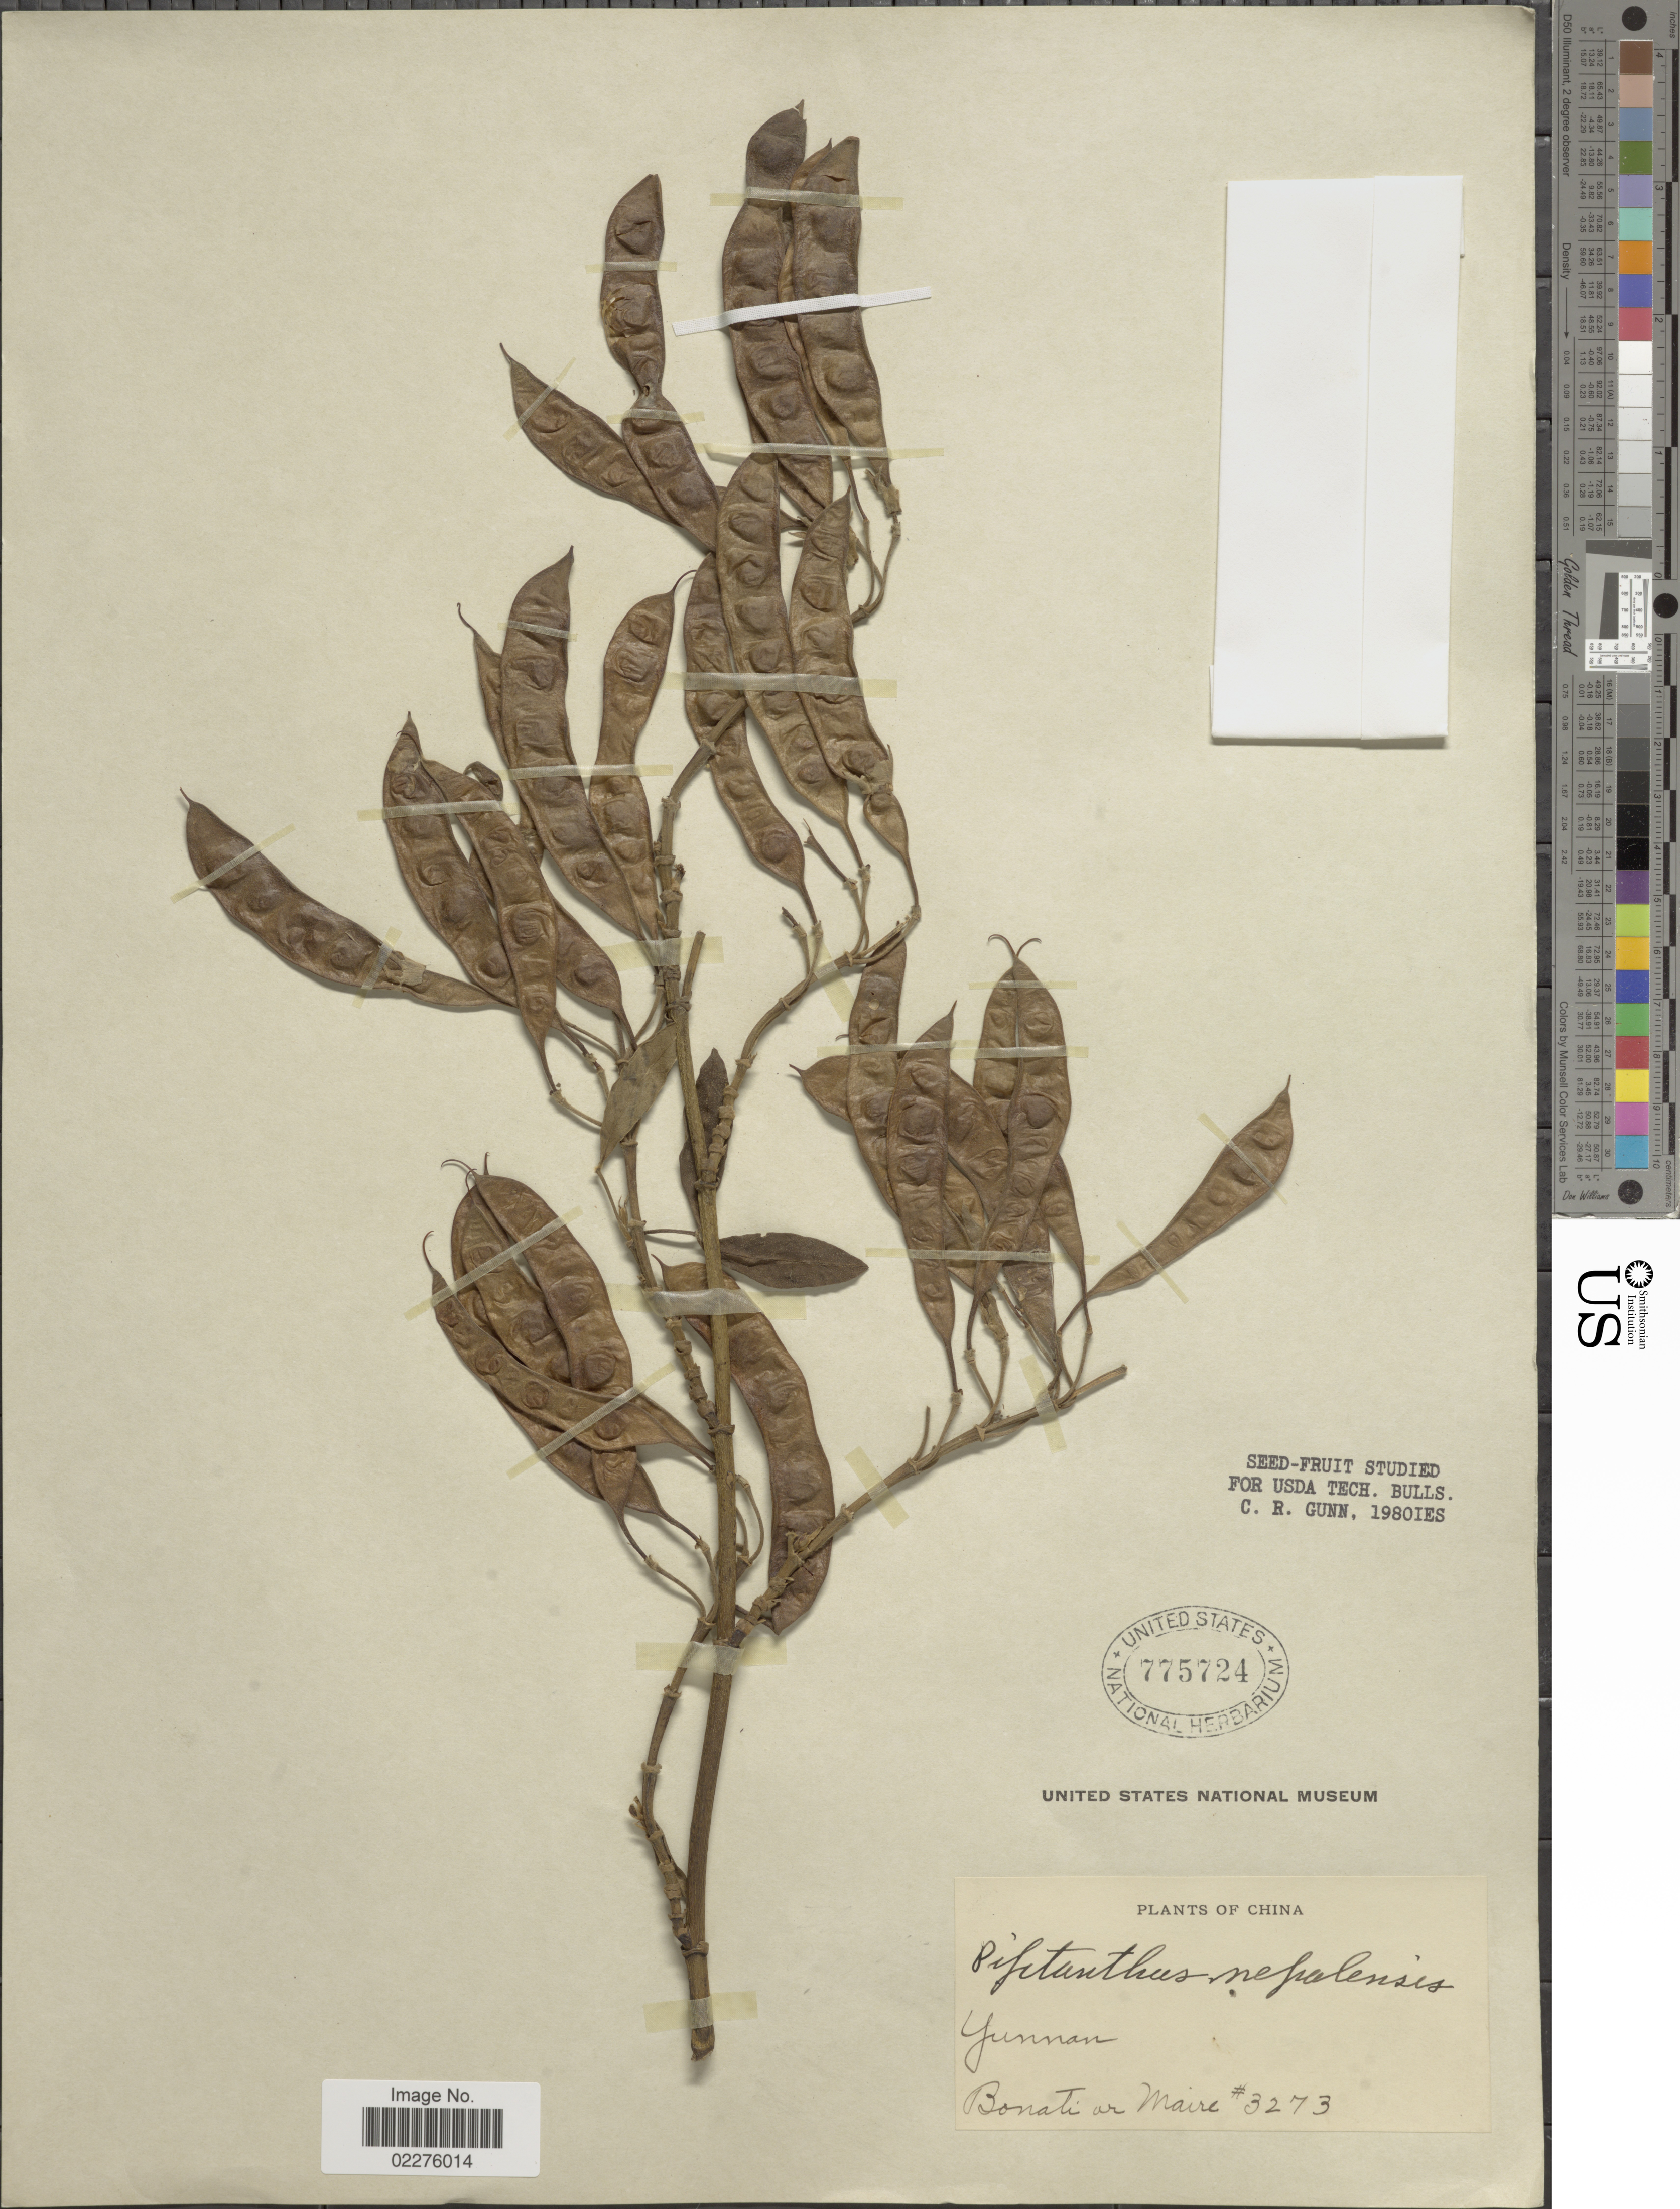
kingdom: Plantae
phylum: Tracheophyta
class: Magnoliopsida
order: Fabales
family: Fabaceae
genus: Piptanthus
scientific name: Piptanthus nepalensis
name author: (Hook.) Sweet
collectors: -. Bonati & Maire, --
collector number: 3273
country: China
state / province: Yunnan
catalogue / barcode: US 775724